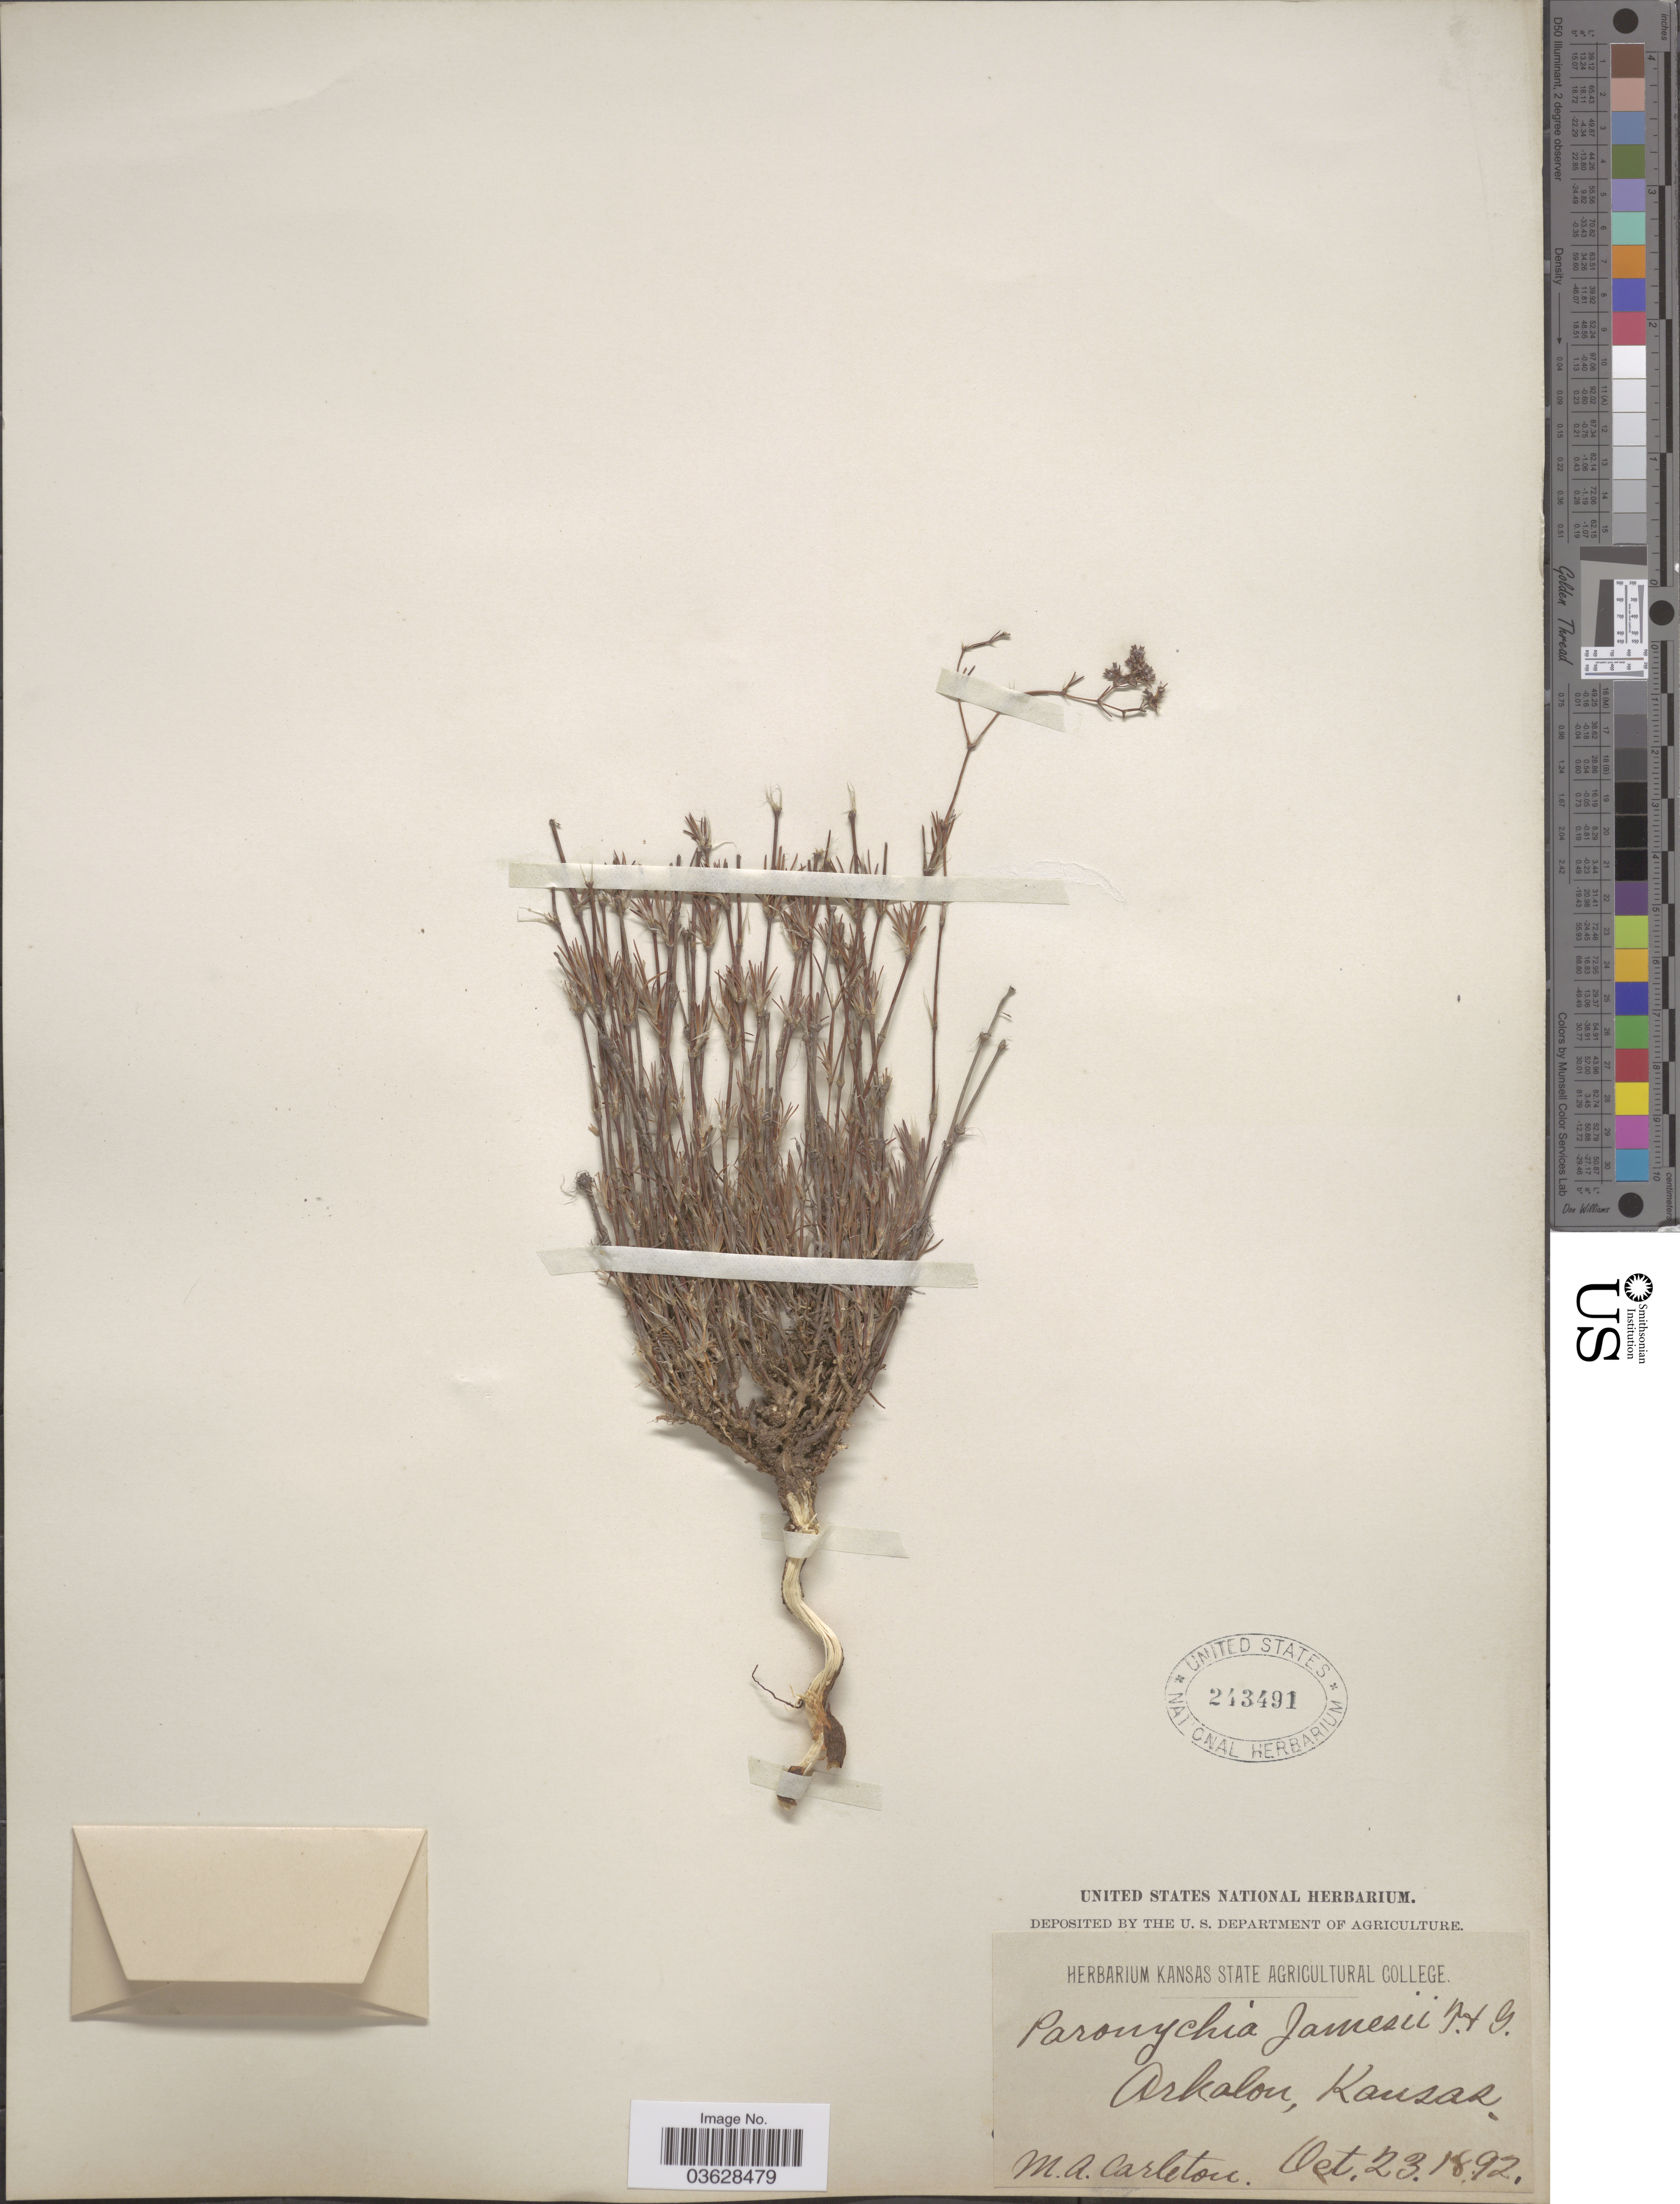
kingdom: Plantae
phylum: Tracheophyta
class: Magnoliopsida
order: Caryophyllales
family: Caryophyllaceae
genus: Paronychia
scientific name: Paronychia jamesii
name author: Torr. & A. Gray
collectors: M. A. Carleton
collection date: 1892-10-23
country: United States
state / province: Kansas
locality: Arkalon.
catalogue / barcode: US 243491